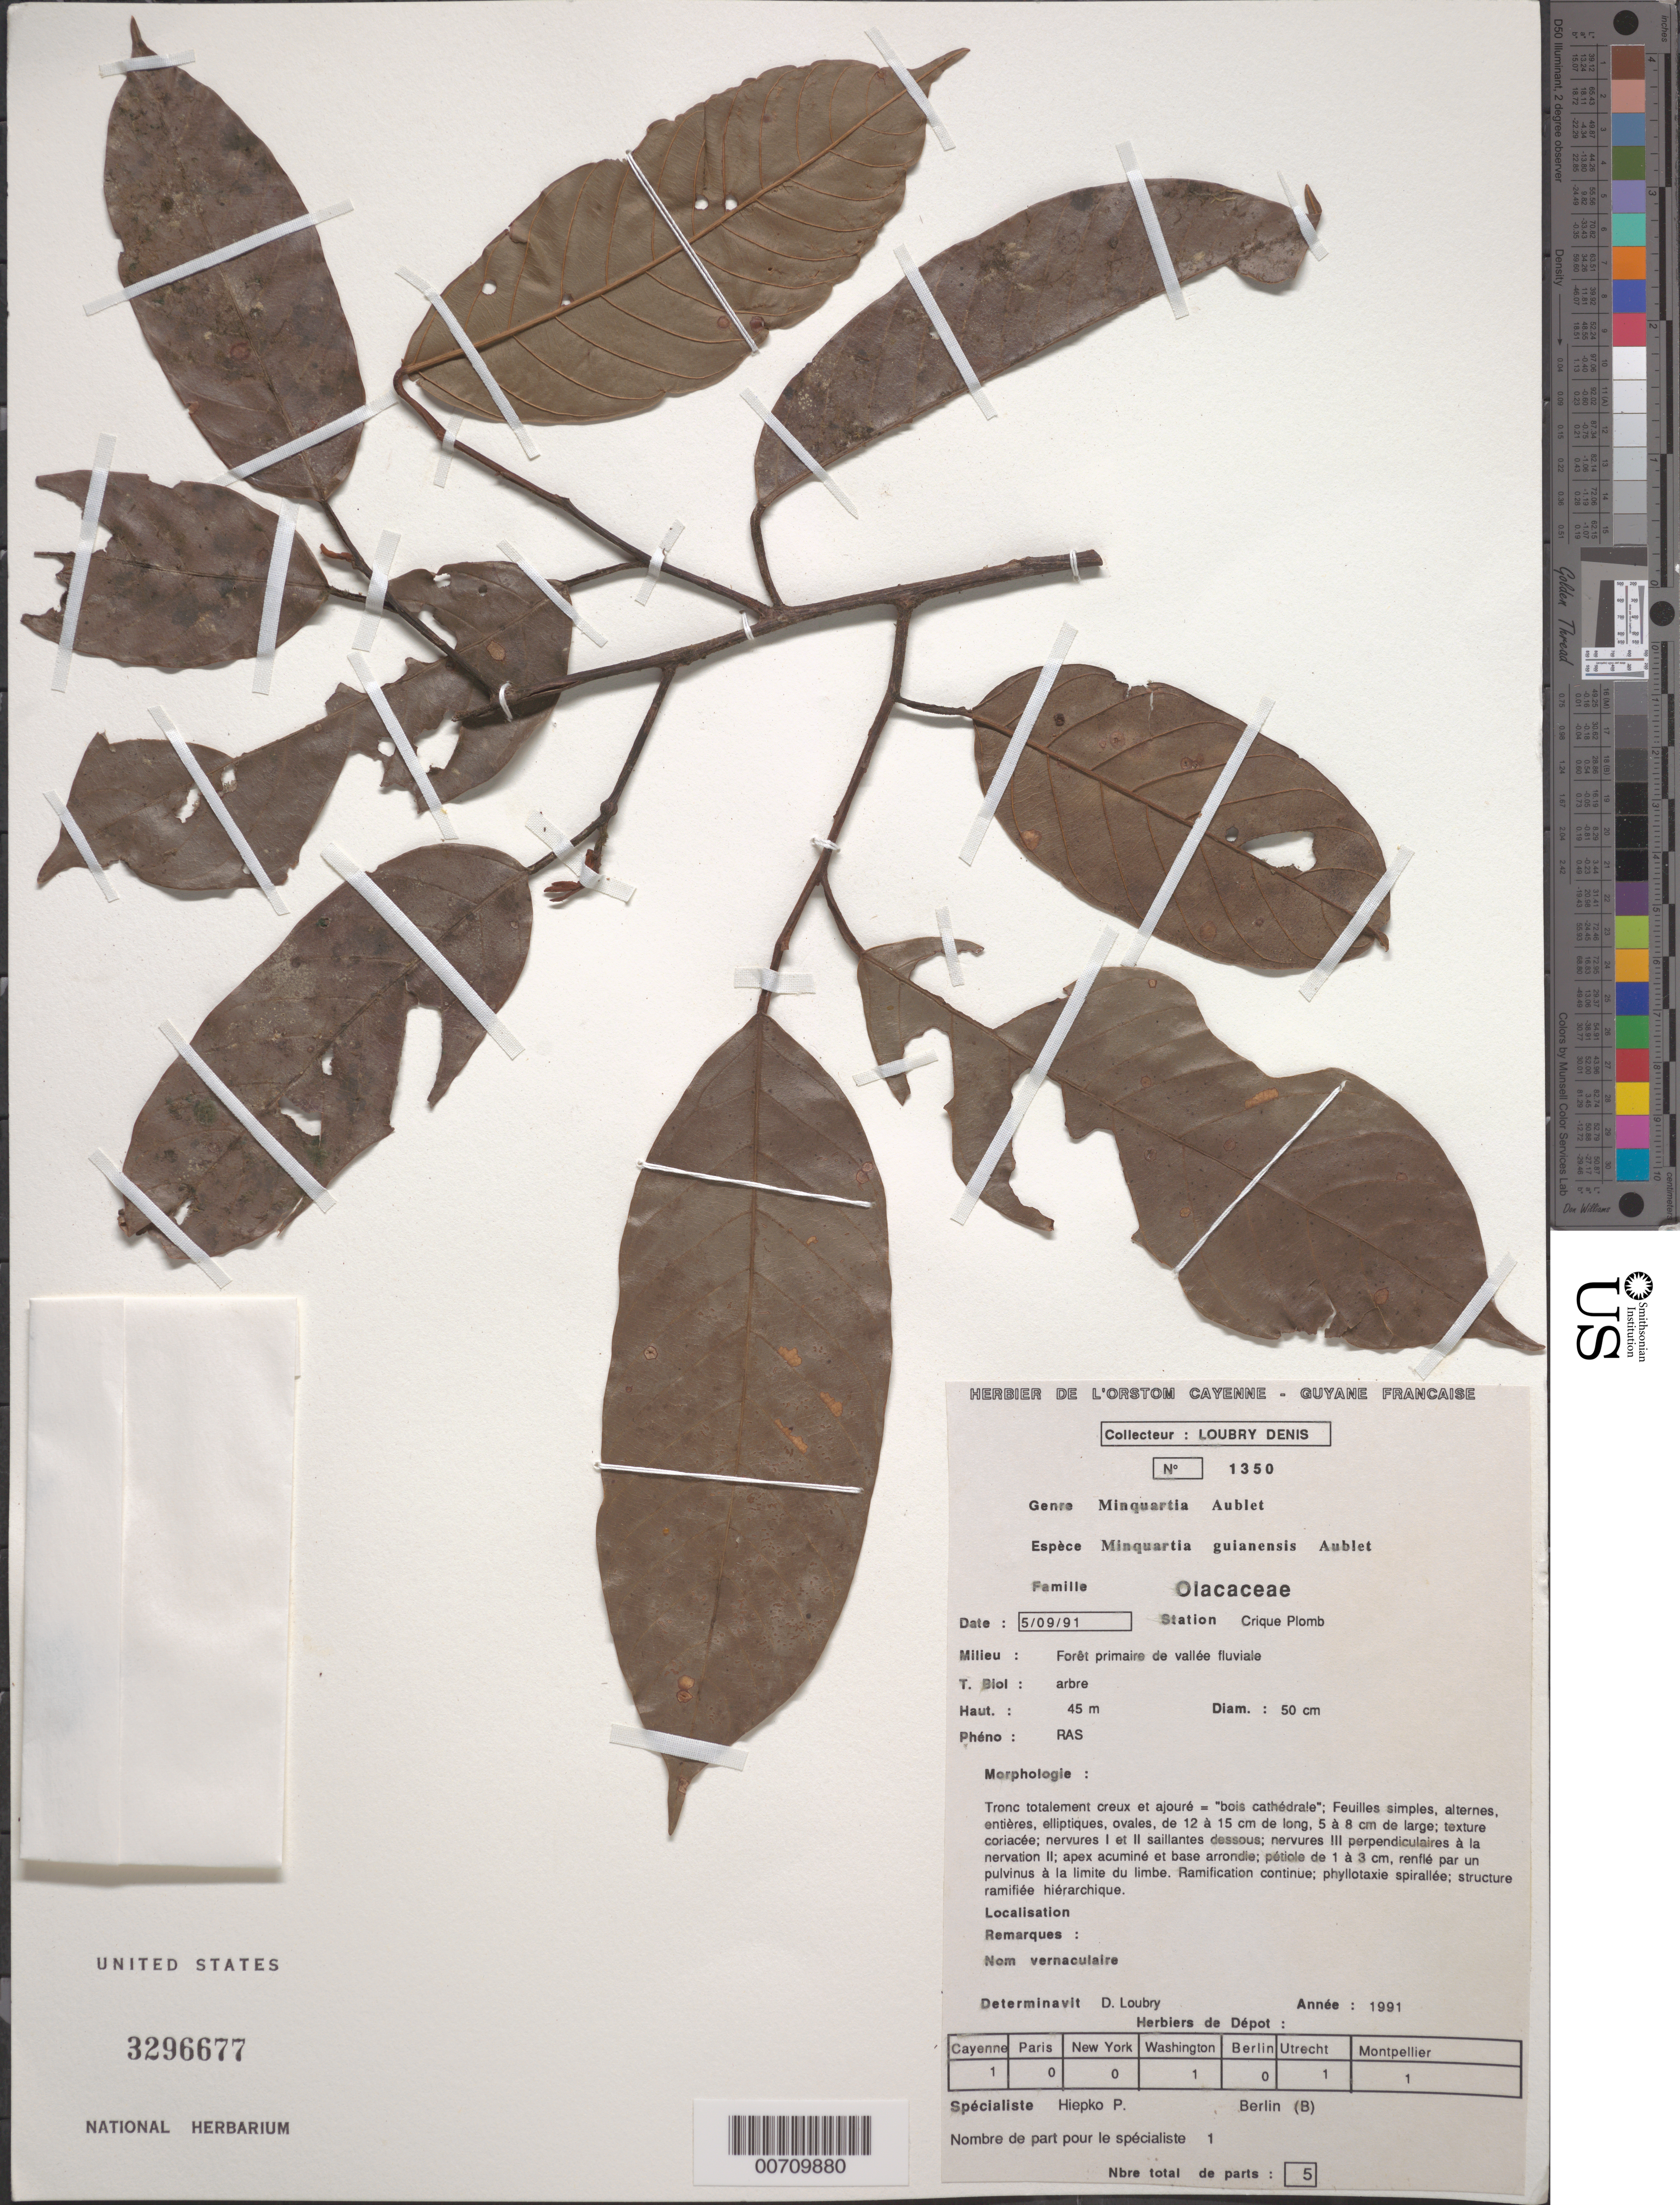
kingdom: Plantae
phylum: Tracheophyta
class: Magnoliopsida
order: Santalales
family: Coulaceae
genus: Minquartia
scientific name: Minquartia guianensis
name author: Aubl.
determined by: Loubry, D.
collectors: D. Loubry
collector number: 1350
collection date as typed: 5-Sep-91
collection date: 1991-09-05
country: French Guiana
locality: Crique Plomb, Bassin du Sinnamary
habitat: Forêt primaire de vallée fluviale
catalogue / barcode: US 3296677